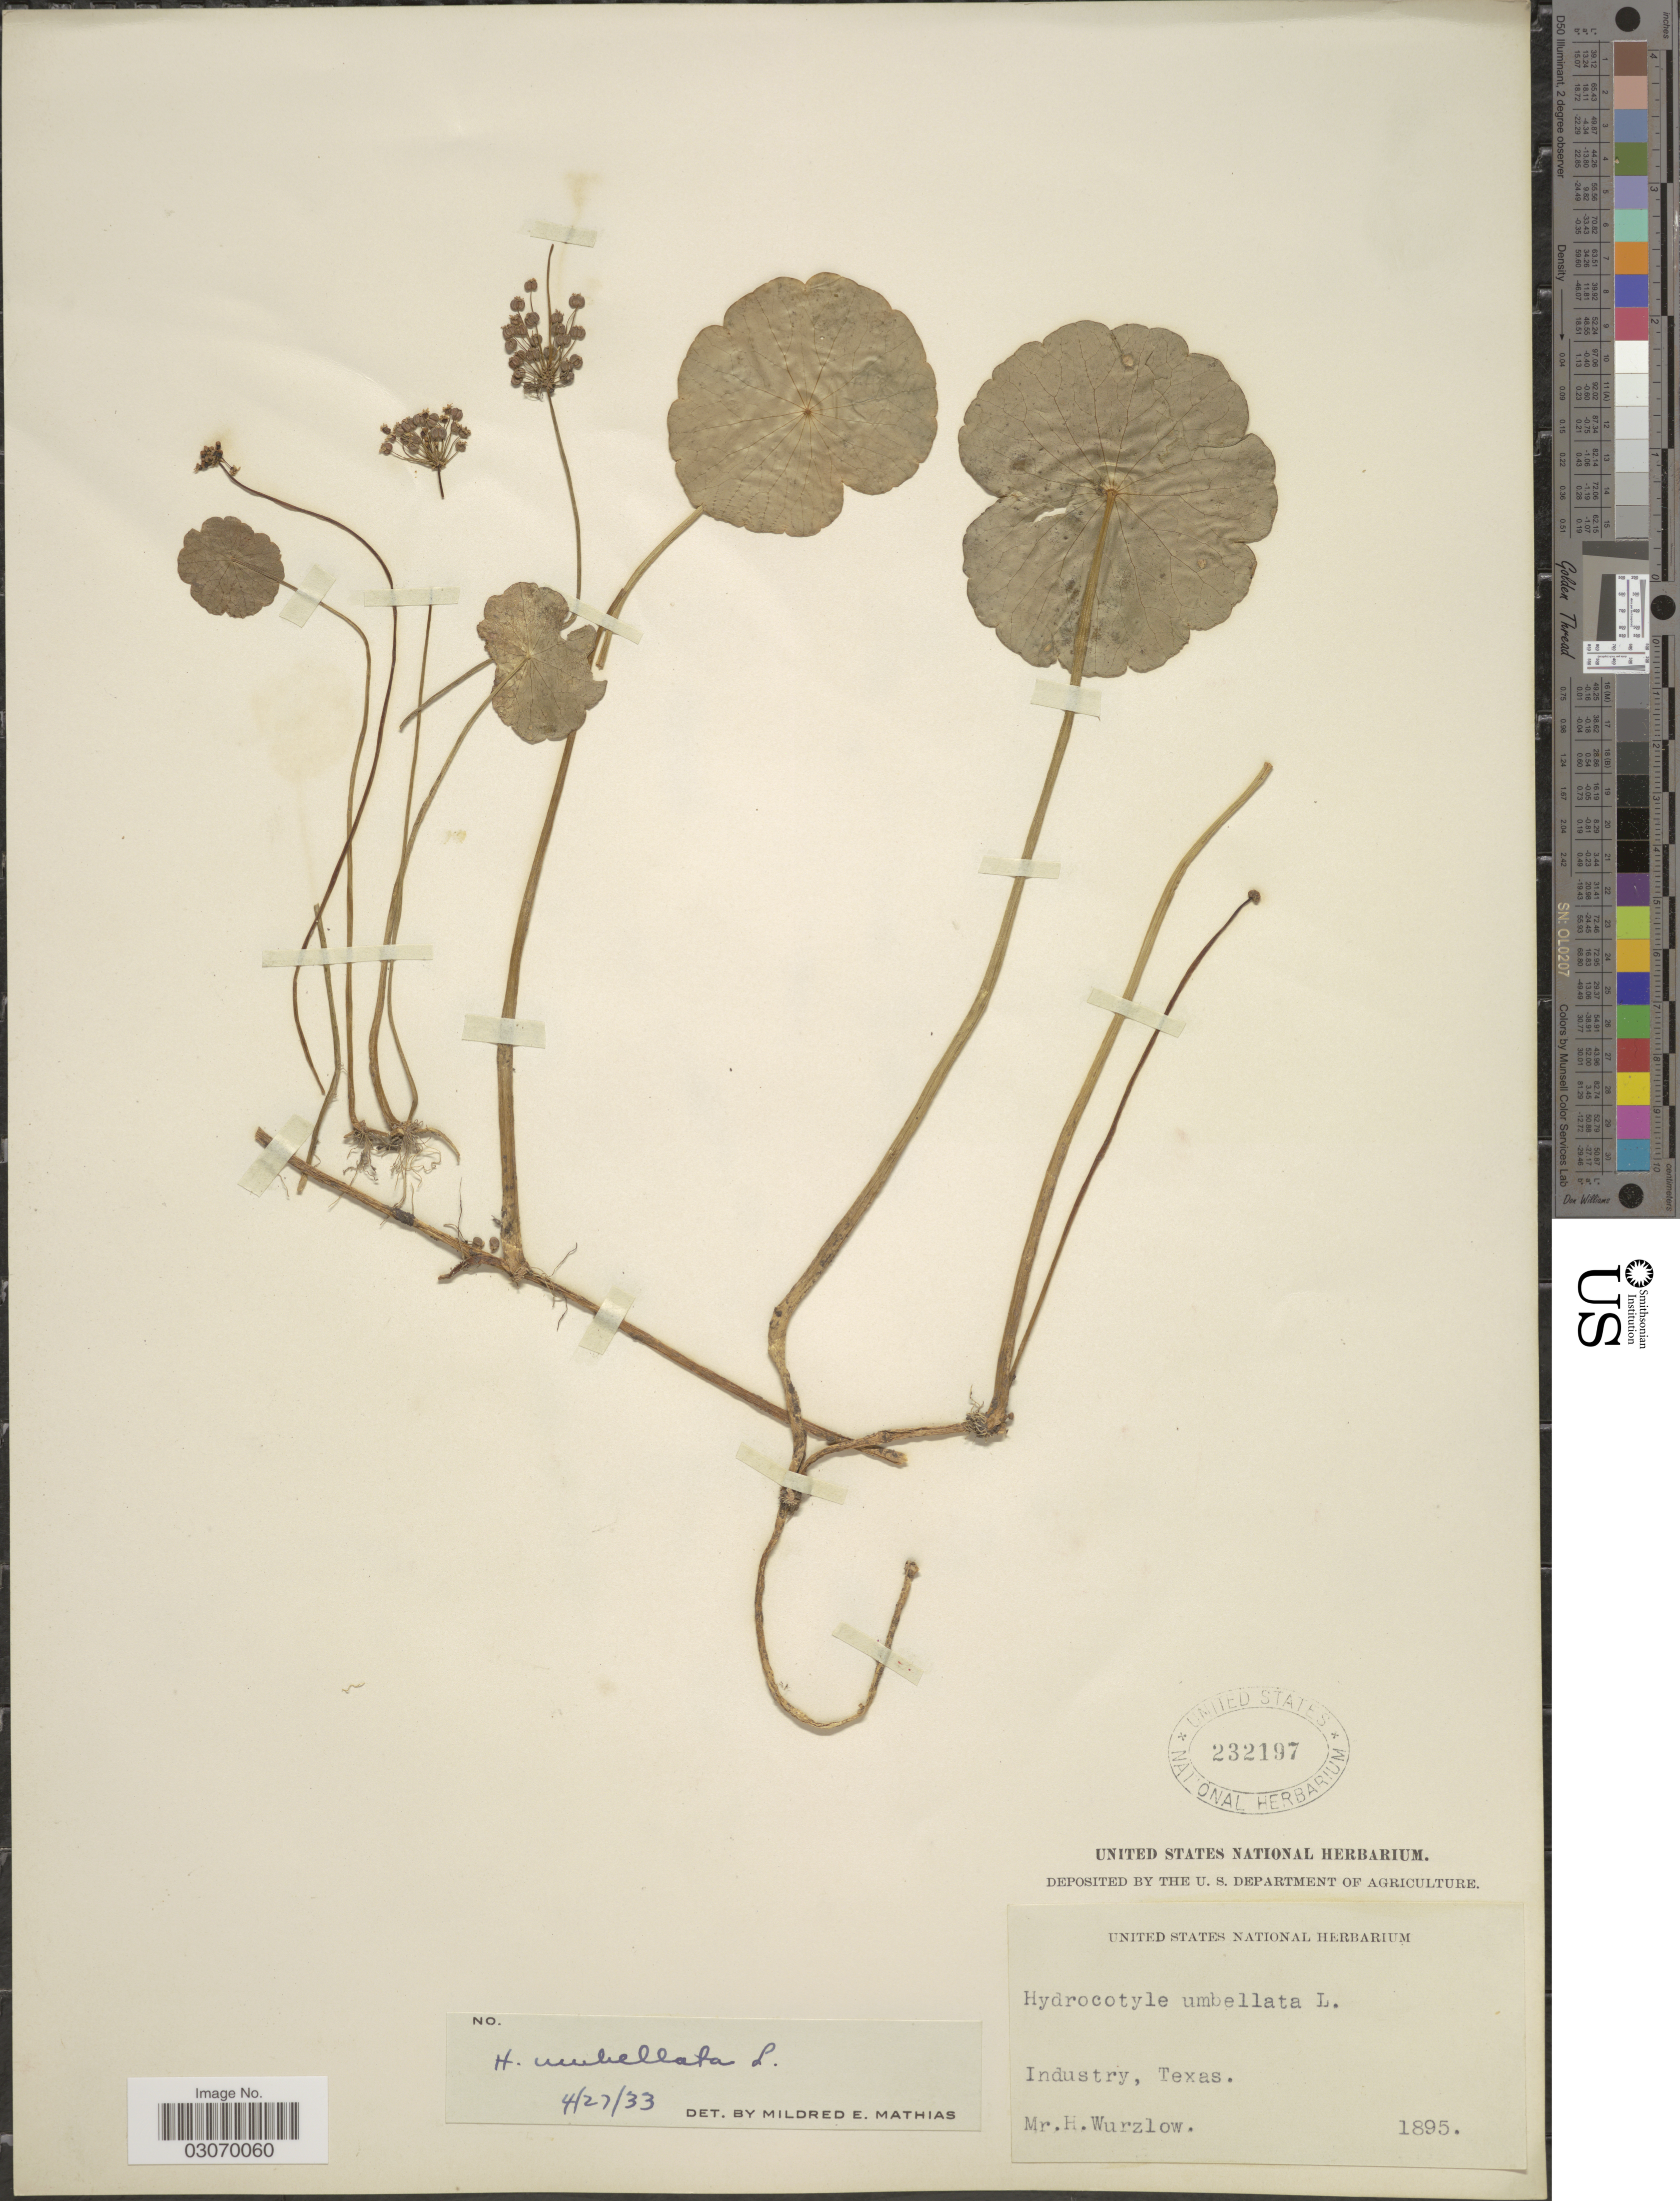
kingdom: Plantae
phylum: Tracheophyta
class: Magnoliopsida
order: Apiales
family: Araliaceae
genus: Hydrocotyle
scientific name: Hydrocotyle umbellata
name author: L.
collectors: H. Wurzlow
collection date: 1895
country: United States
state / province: Texas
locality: Industry.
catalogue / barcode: US 232197